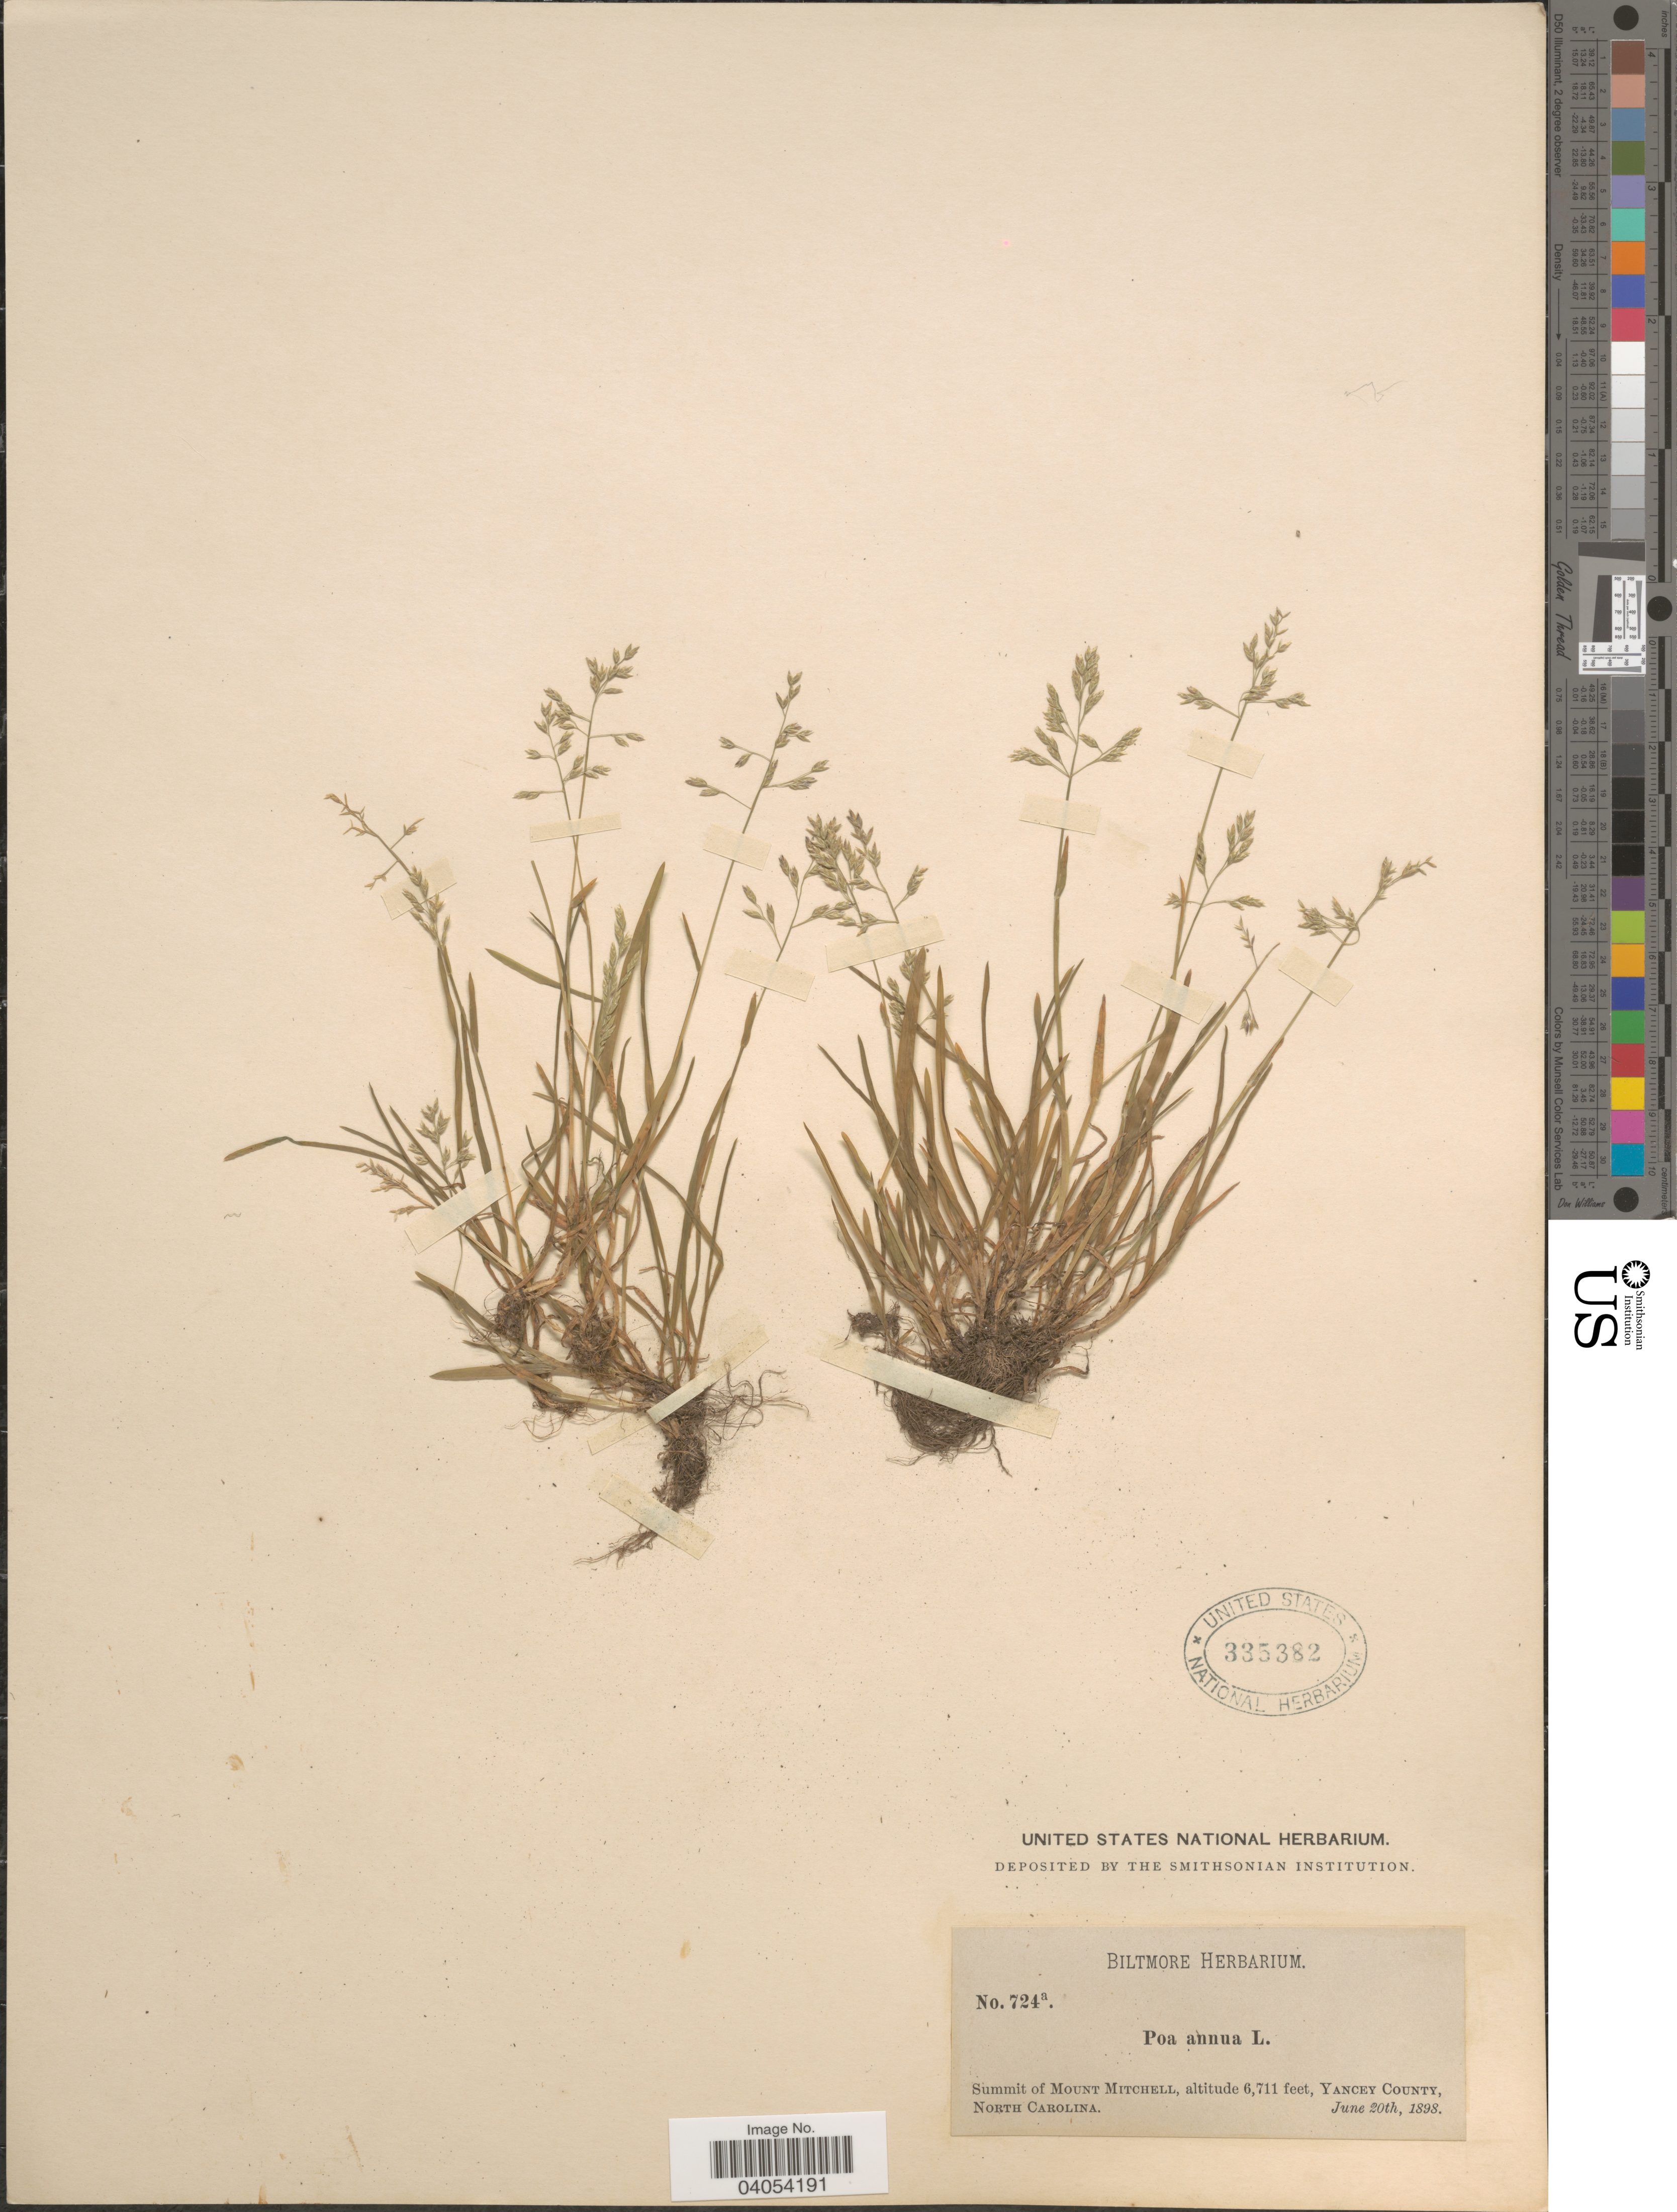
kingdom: Plantae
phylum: Tracheophyta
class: Liliopsida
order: Poales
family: Poaceae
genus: Poa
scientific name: Poa annua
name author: L.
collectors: ex herb. Biltmore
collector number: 724a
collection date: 1898-06-20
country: United States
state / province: North Carolina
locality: Summit of Mount Mitchell, Yancey County.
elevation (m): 2046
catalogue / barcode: US 335382